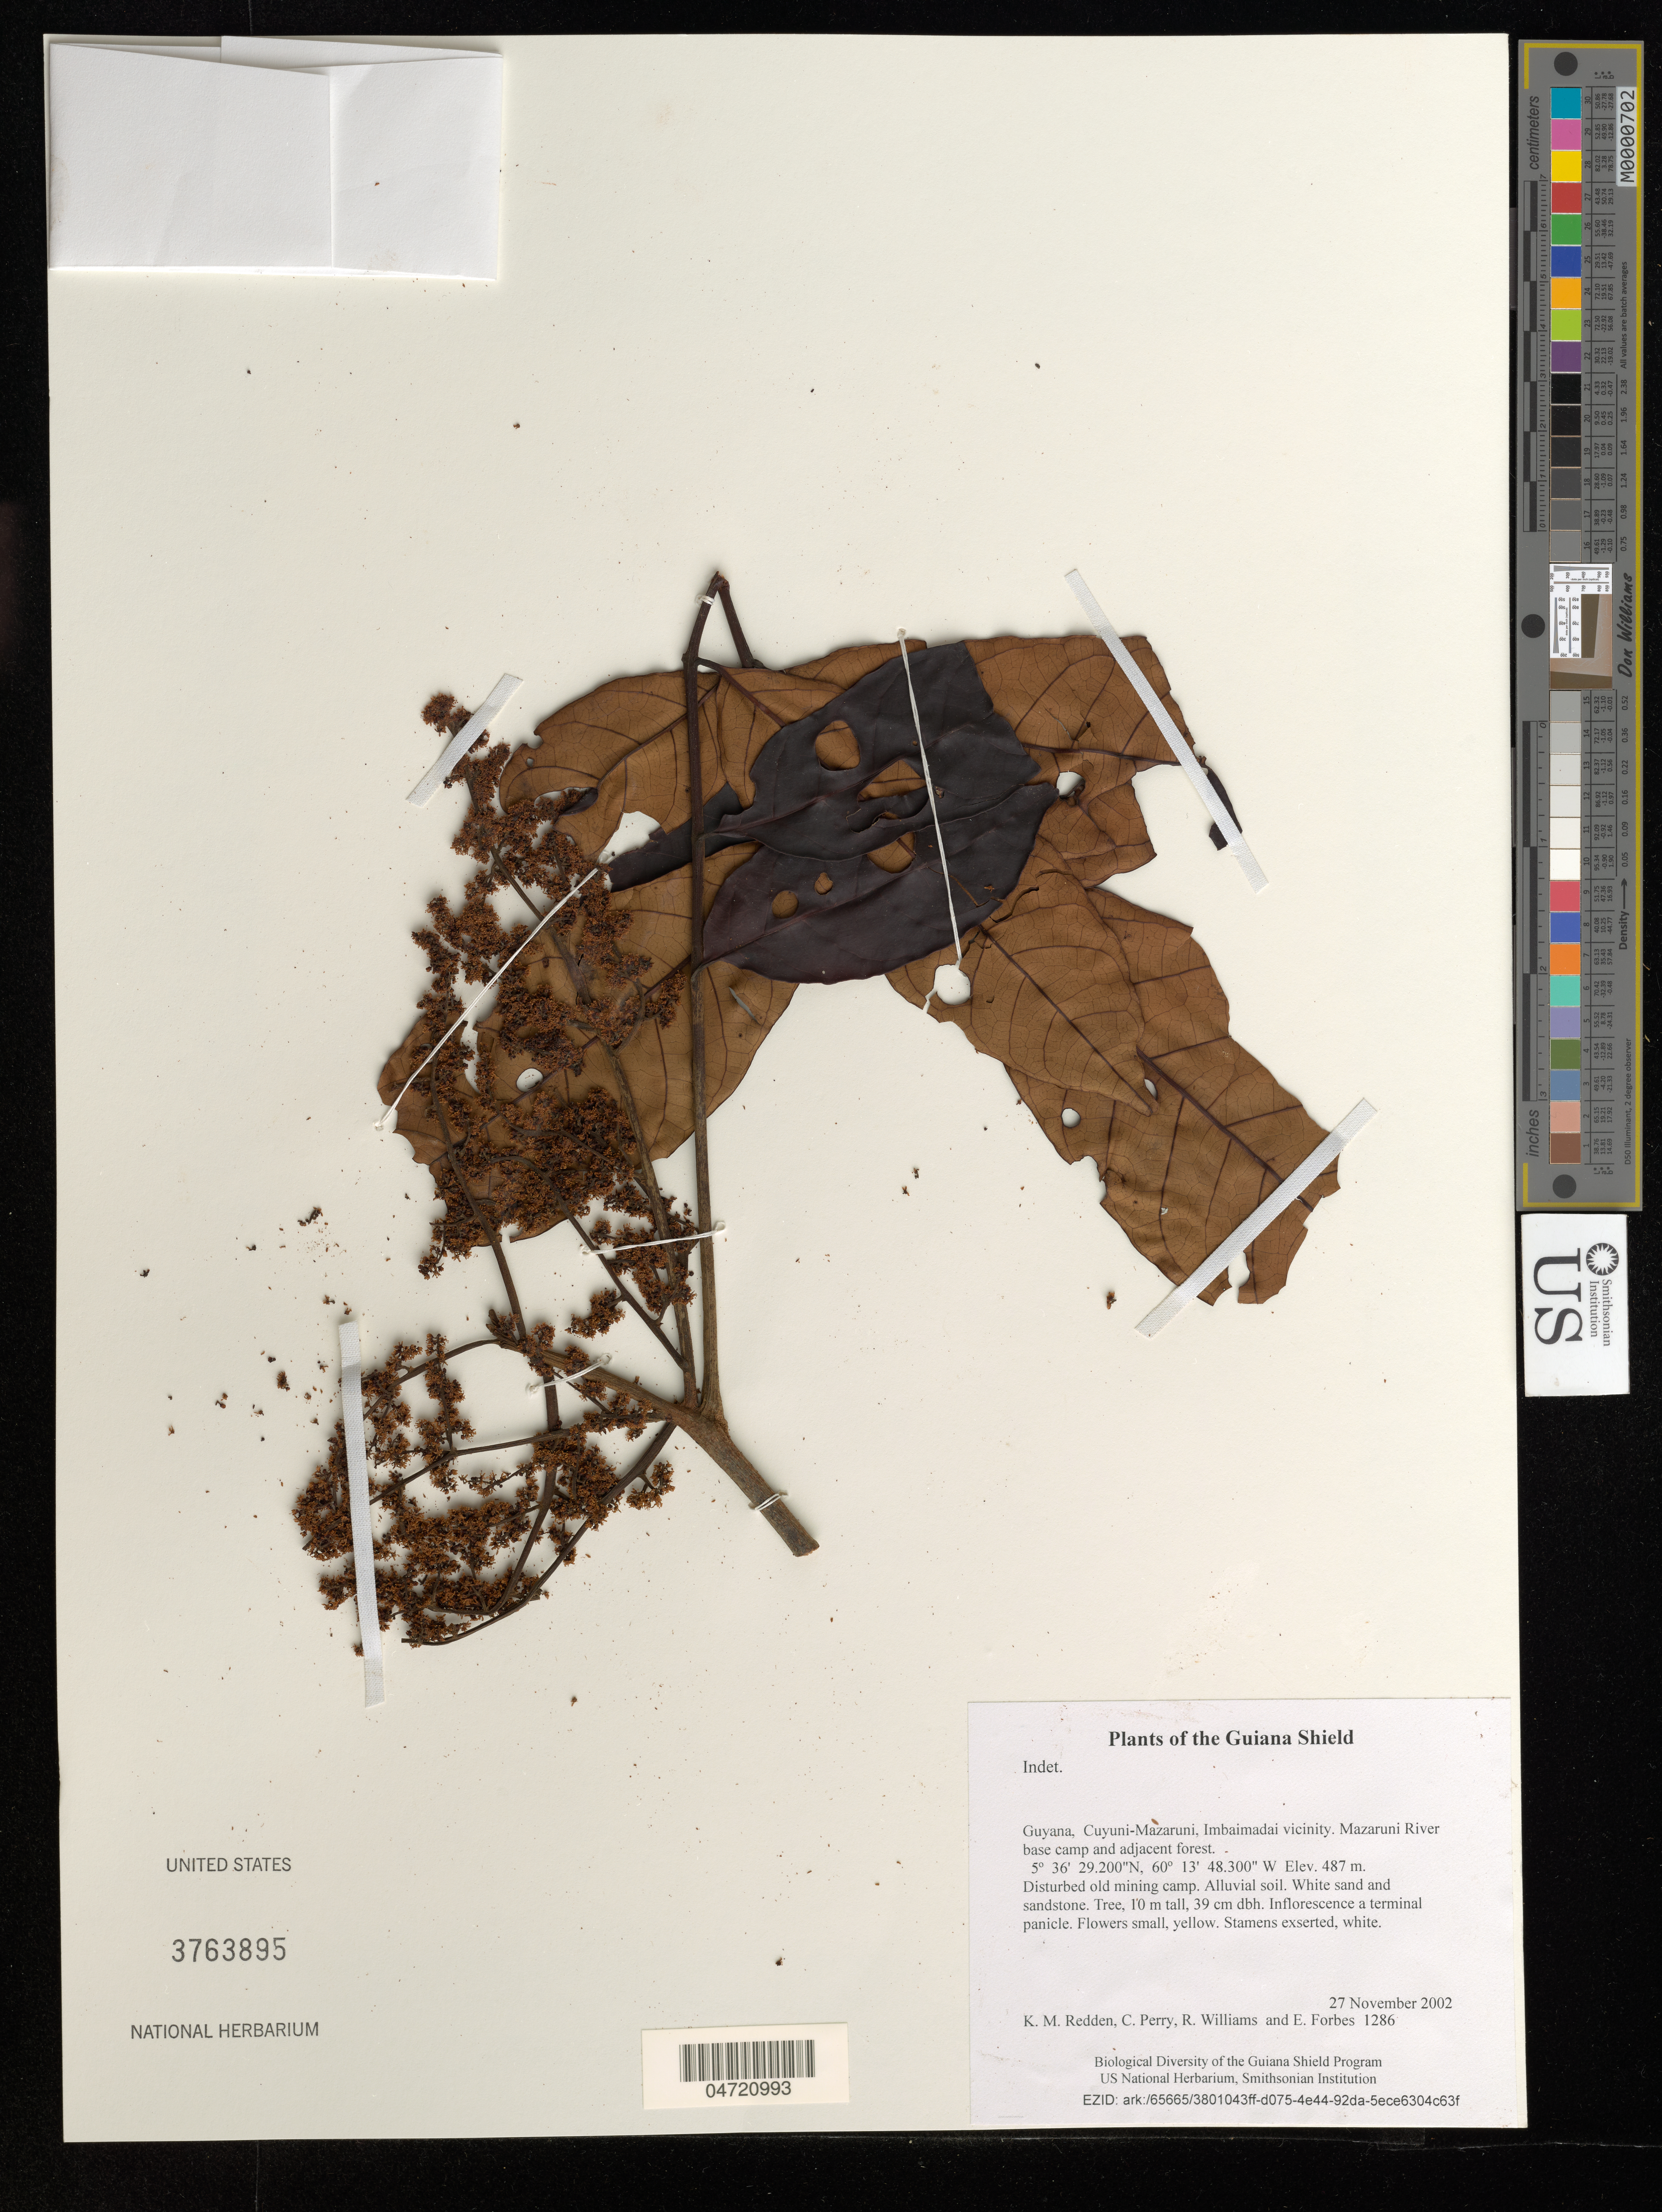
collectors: K. M. Redden, C. Perry, R. Williams & E. Forbes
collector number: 1286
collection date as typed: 27 November 2002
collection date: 2002-11-27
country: Guyana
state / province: Cuyuni-Mazaruni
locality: Imbaimadai vicinity. Mazaruni River base camp and adjacent forest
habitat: Disturbed old mining camp. Alluvial soil. White sand and sandstone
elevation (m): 487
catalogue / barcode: US 3763895